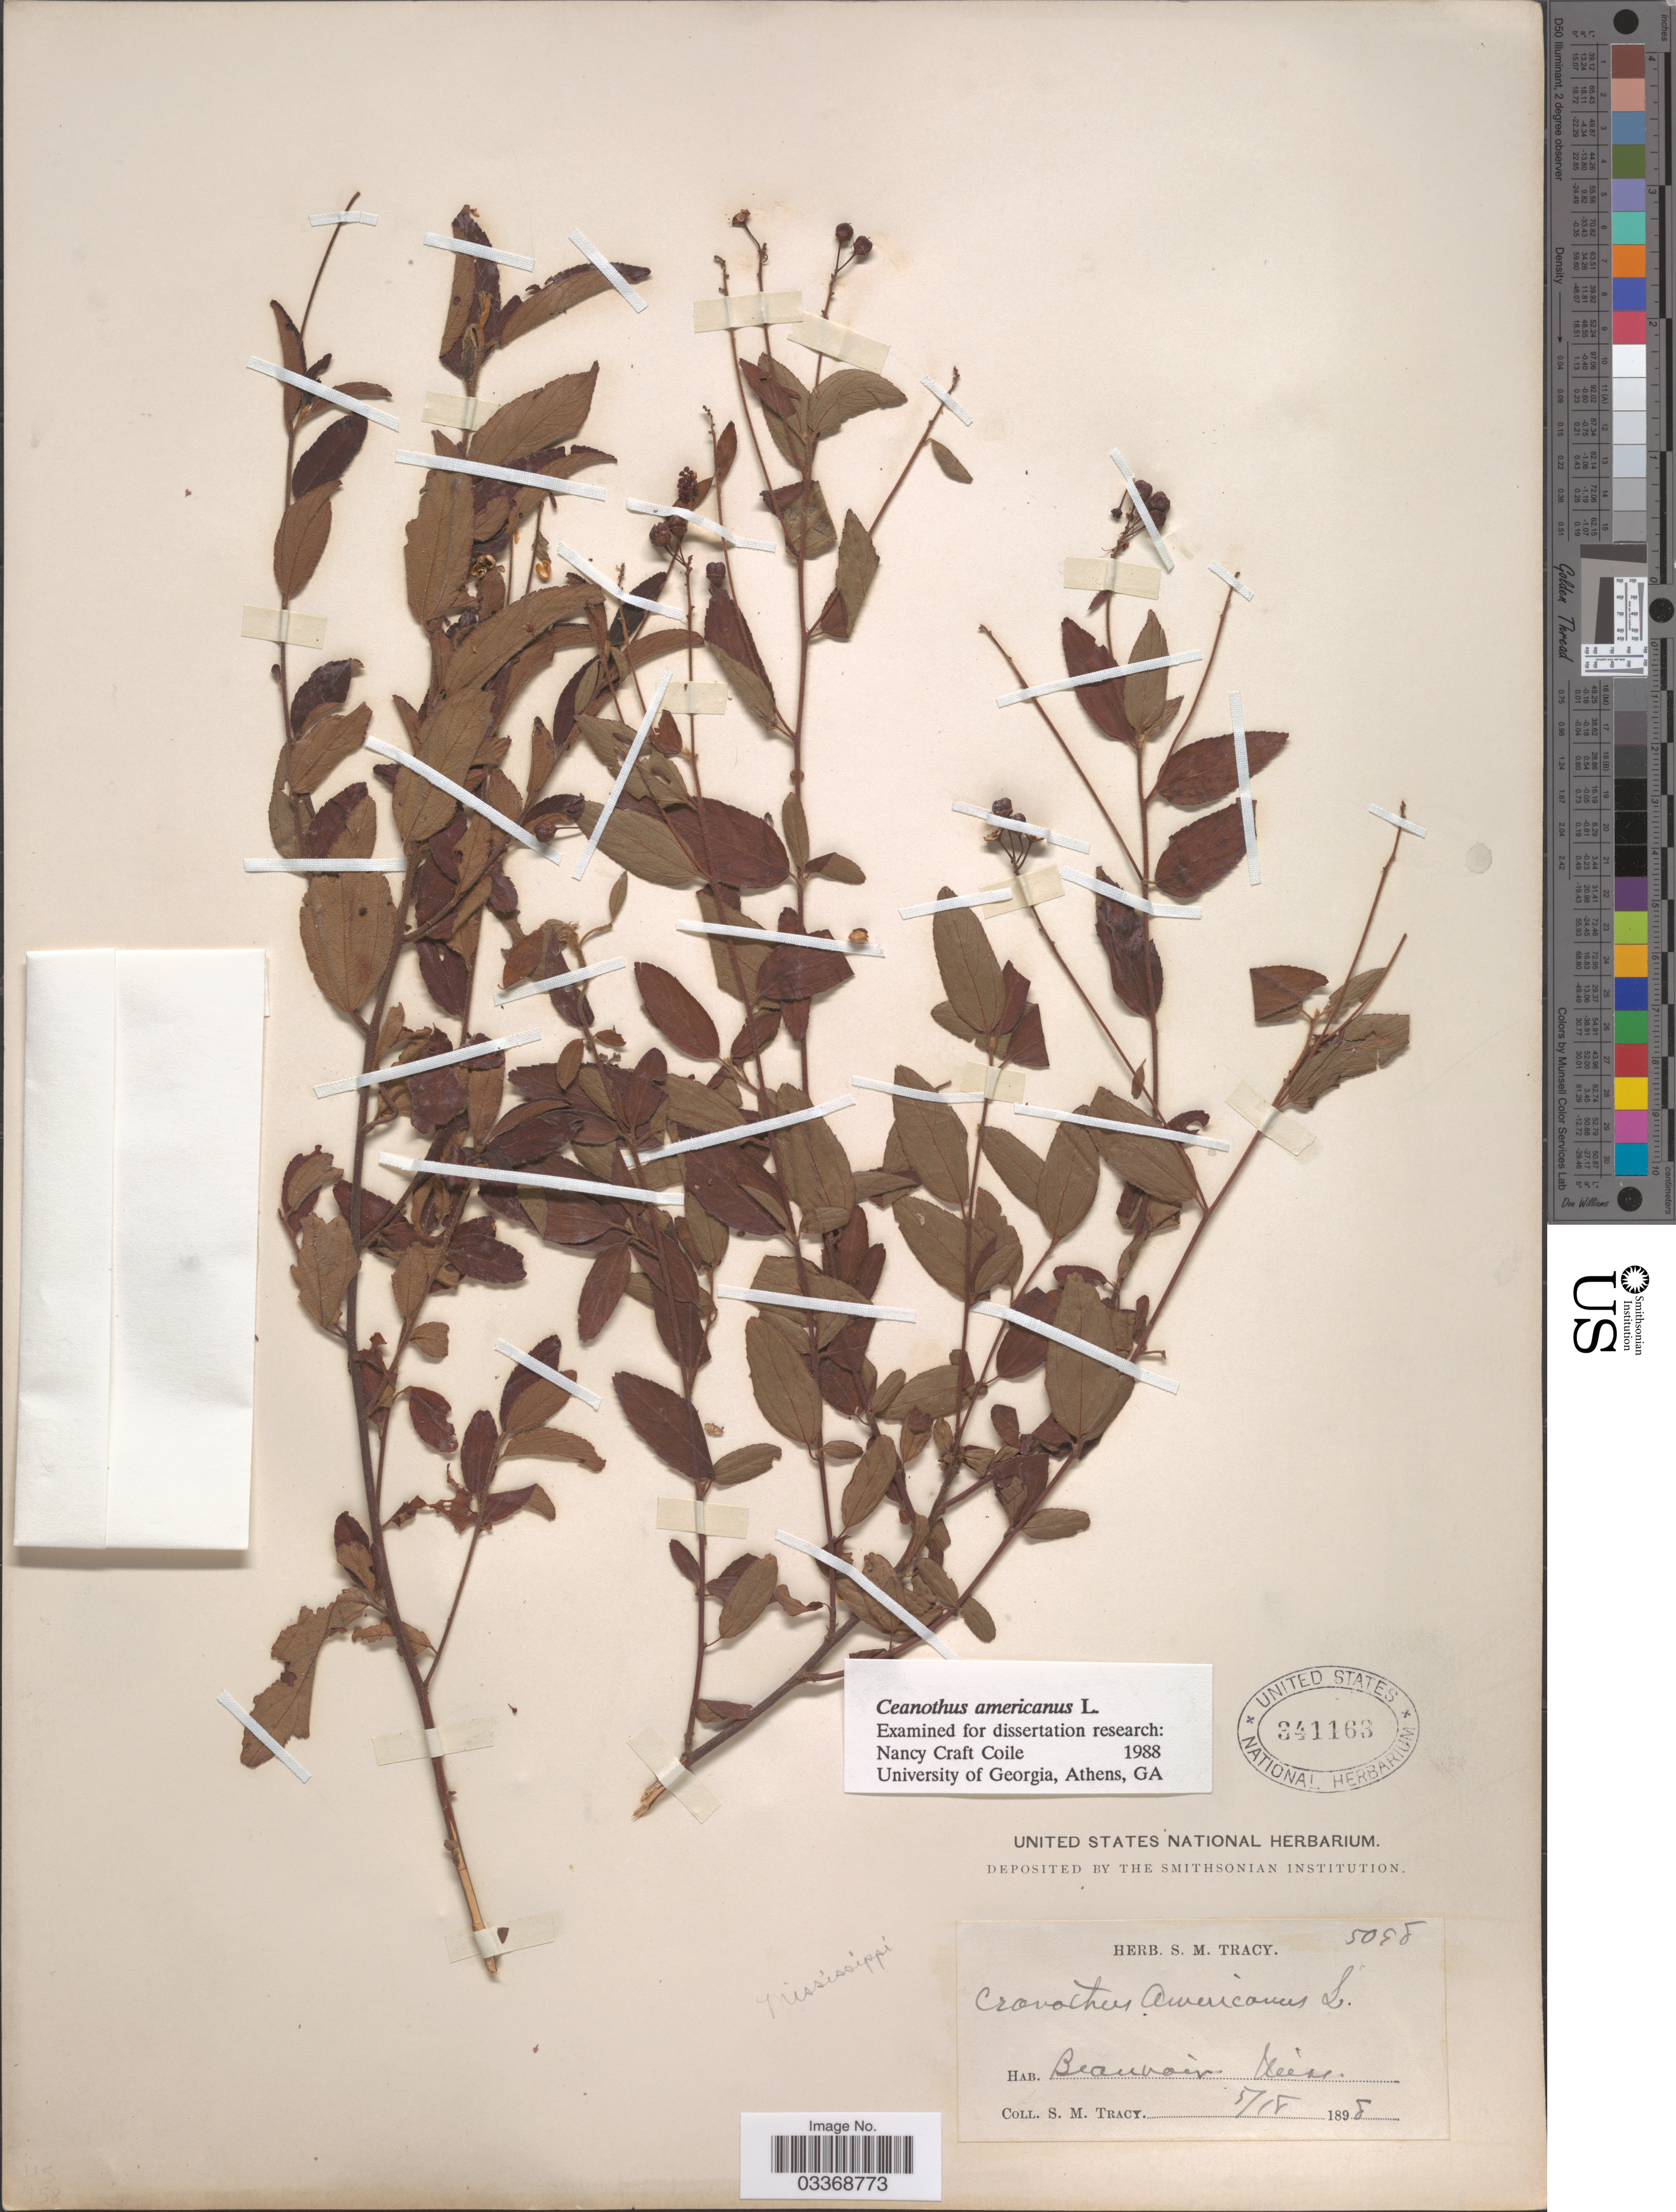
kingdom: Plantae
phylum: Tracheophyta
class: Magnoliopsida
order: Rosales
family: Rhamnaceae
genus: Ceanothus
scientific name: Ceanothus americanus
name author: L.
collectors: S. M. Tracy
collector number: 5098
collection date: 1898-05-18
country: United States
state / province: Mississippi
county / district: Harrison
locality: Beauvoir.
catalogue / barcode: US 341163